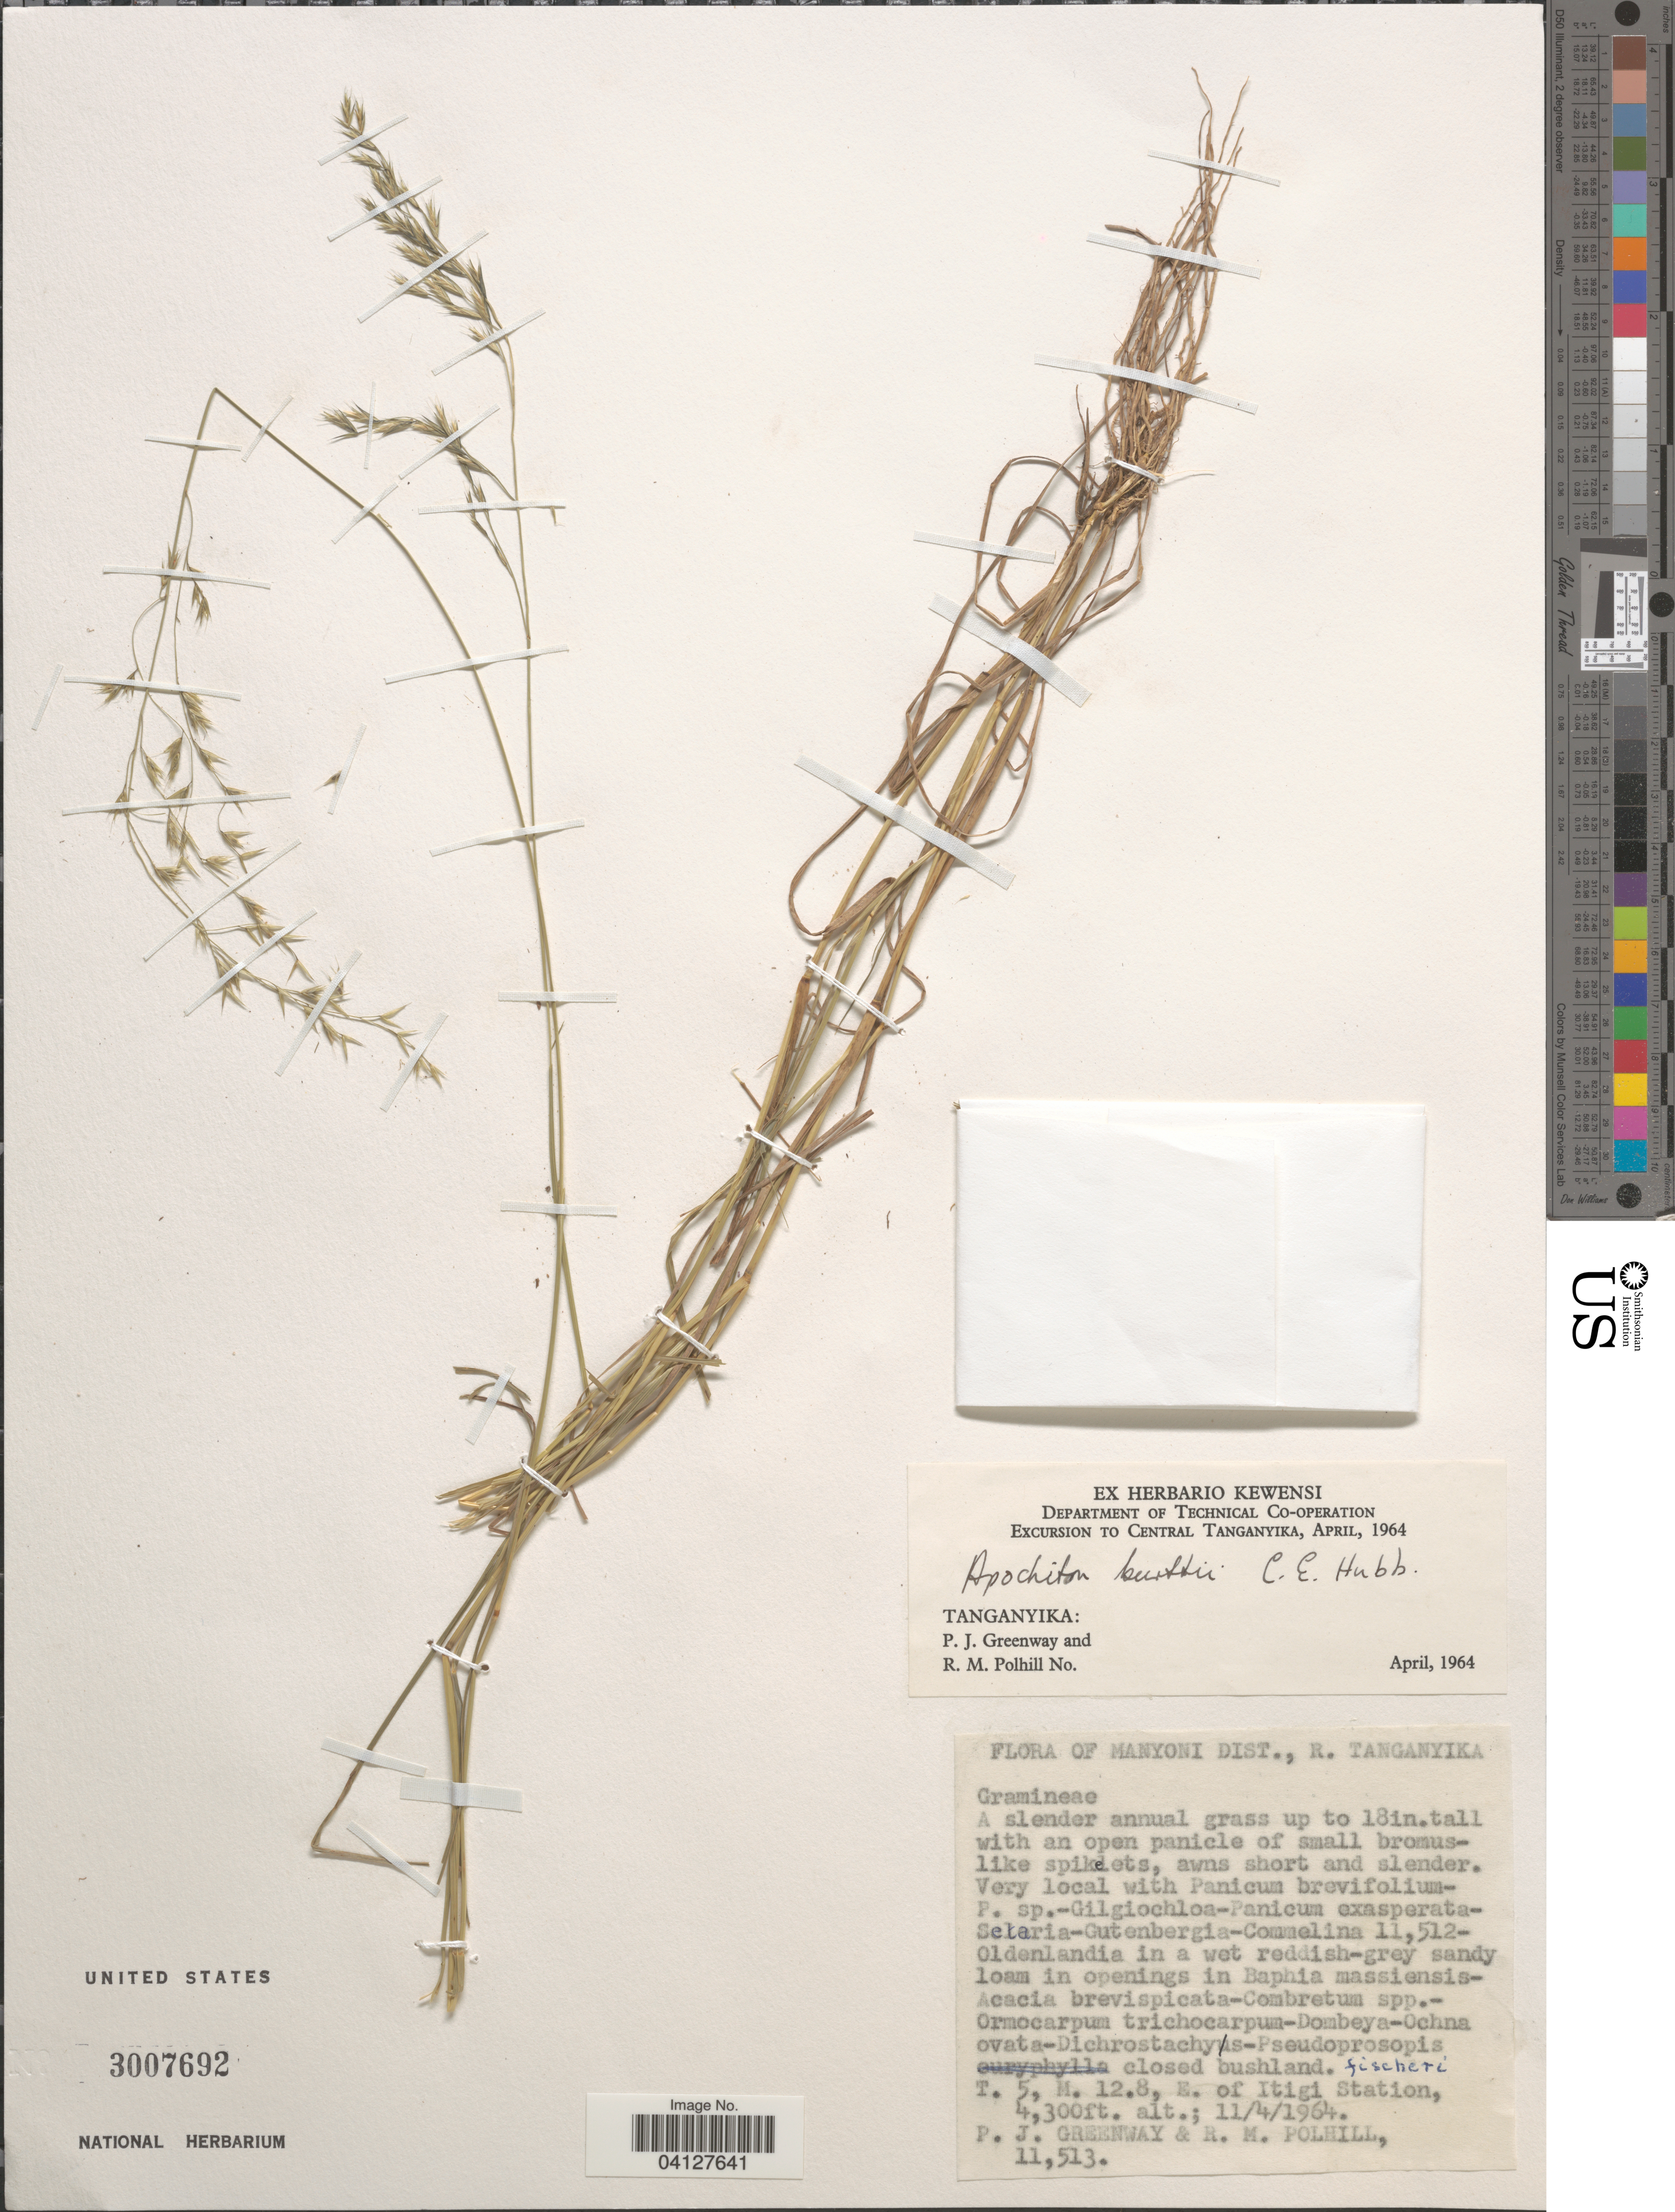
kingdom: Plantae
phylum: Tracheophyta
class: Liliopsida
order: Poales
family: Poaceae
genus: Apochiton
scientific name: Apochiton burttii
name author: C.E. Hubb.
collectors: P. J. Greenway & R. M. Polhill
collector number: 11513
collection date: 1964-04-11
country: Tanzania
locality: Excursion to Central Tanganyika, April, 1964. Tanganyika. Manyoni Dist., R. Tanganyika. T. 5, M. 12.8, E. of Itigi Station.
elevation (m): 1311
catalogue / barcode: US 3007692